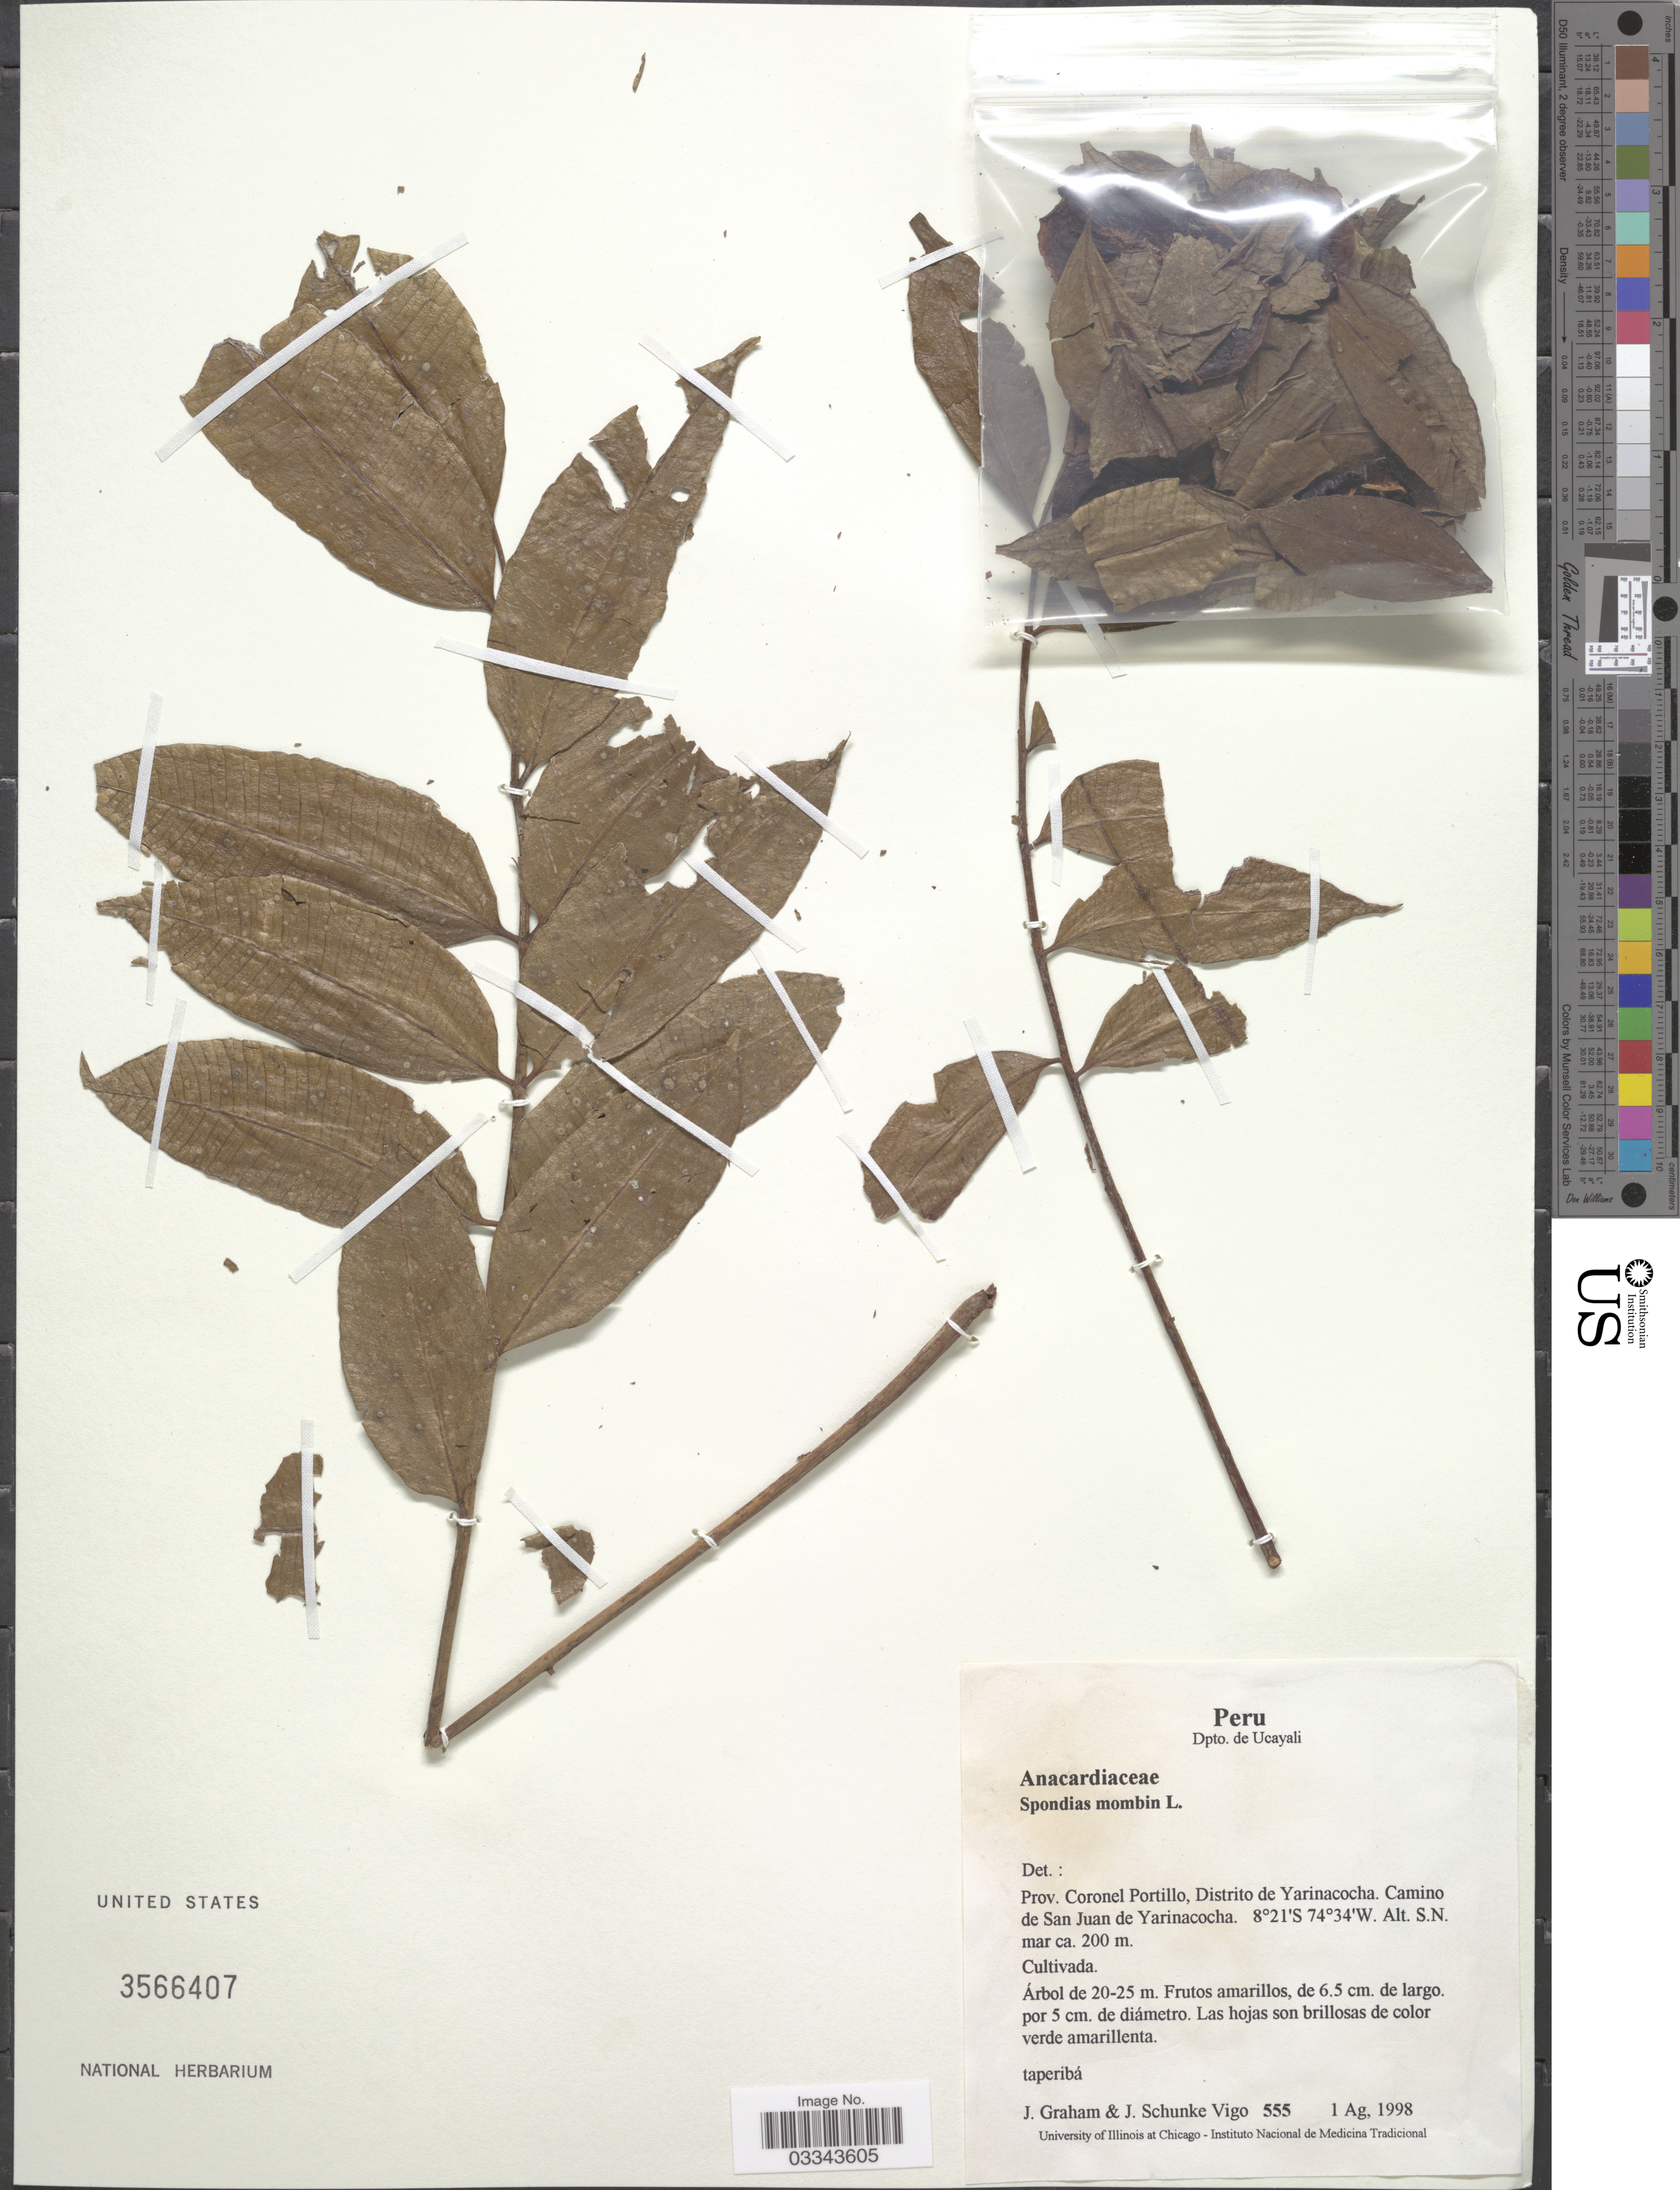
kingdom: Plantae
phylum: Tracheophyta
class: Magnoliopsida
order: Sapindales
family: Anacardiaceae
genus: Spondias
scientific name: Spondias mombin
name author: L.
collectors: J. Graham & J. Schunke Vigo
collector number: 555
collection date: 1998-08-01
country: Peru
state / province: Ucayali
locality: Dpto. Ucayali, Prov. Coronel Portillo, Distrito de Yarinacocha. Camino de San Juan de Yarinacocha.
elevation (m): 200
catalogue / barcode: US 3566407